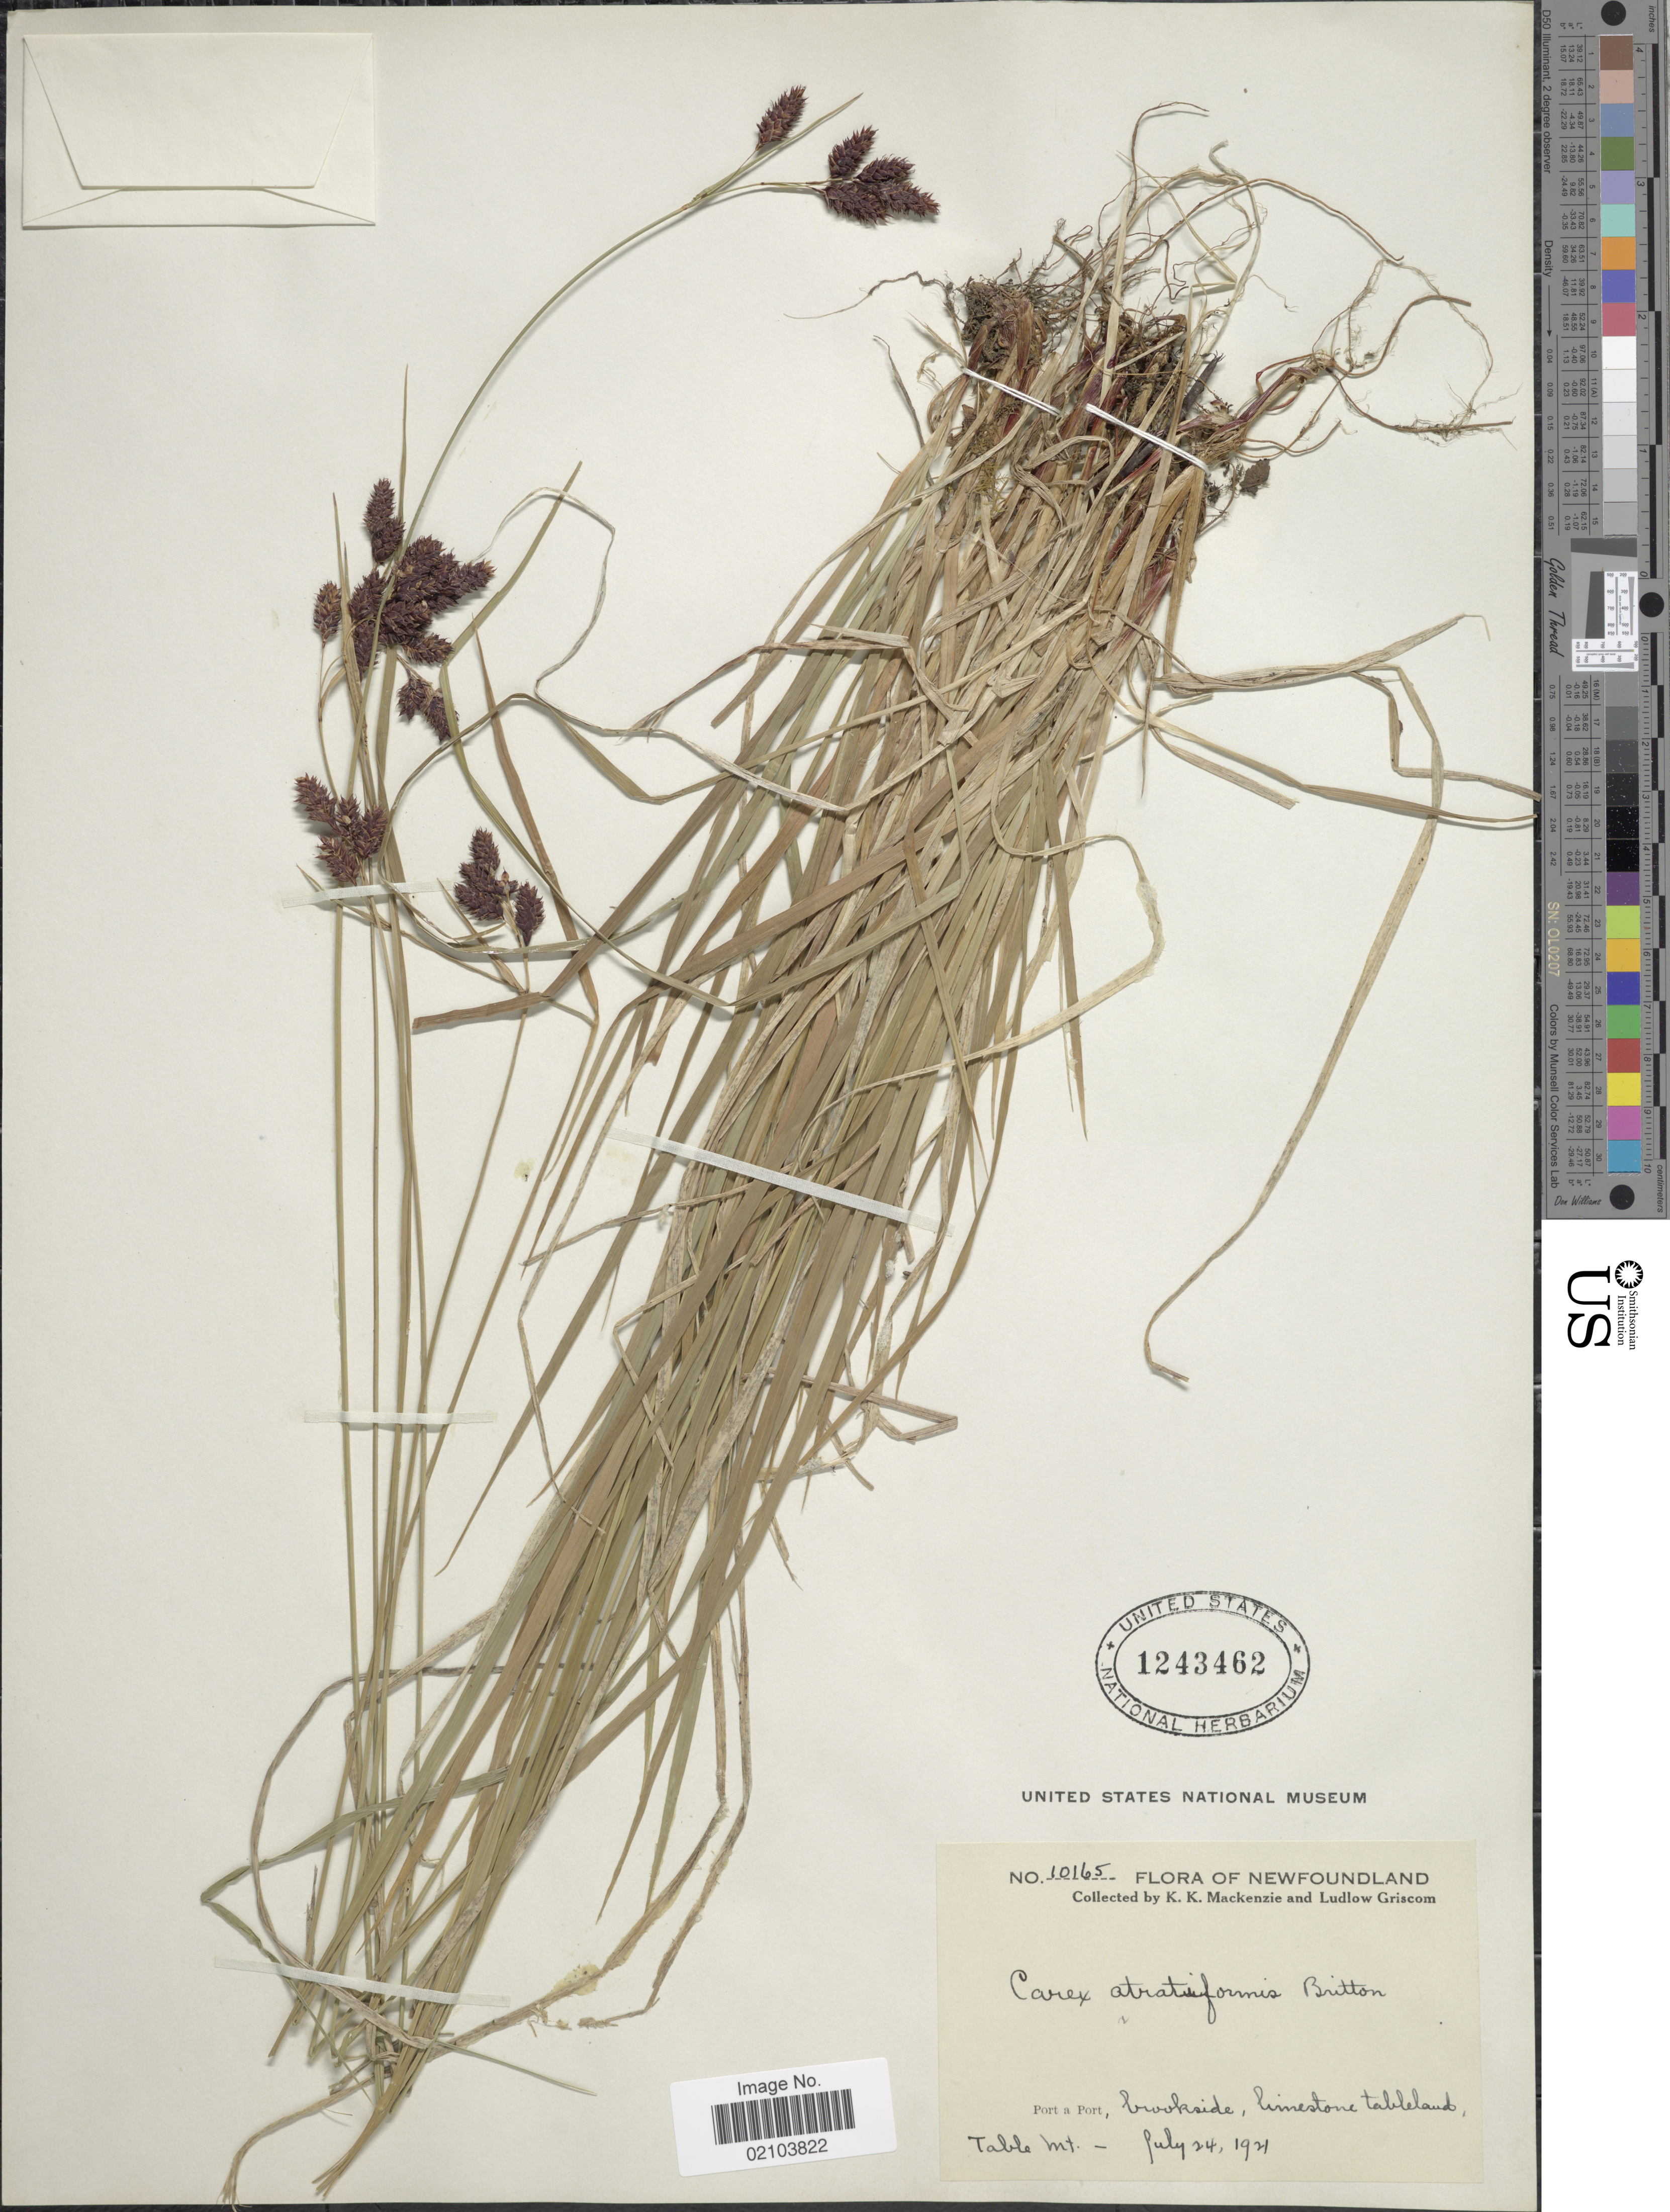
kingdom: Plantae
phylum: Tracheophyta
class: Liliopsida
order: Poales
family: Cyperaceae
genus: Carex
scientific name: Carex atratiformis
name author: Britton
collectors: K. K. Mackenzie & L. Griscom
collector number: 10165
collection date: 1921-07-24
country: Canada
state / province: Newfoundland and Labrador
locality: Table Mt.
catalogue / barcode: US 1243462